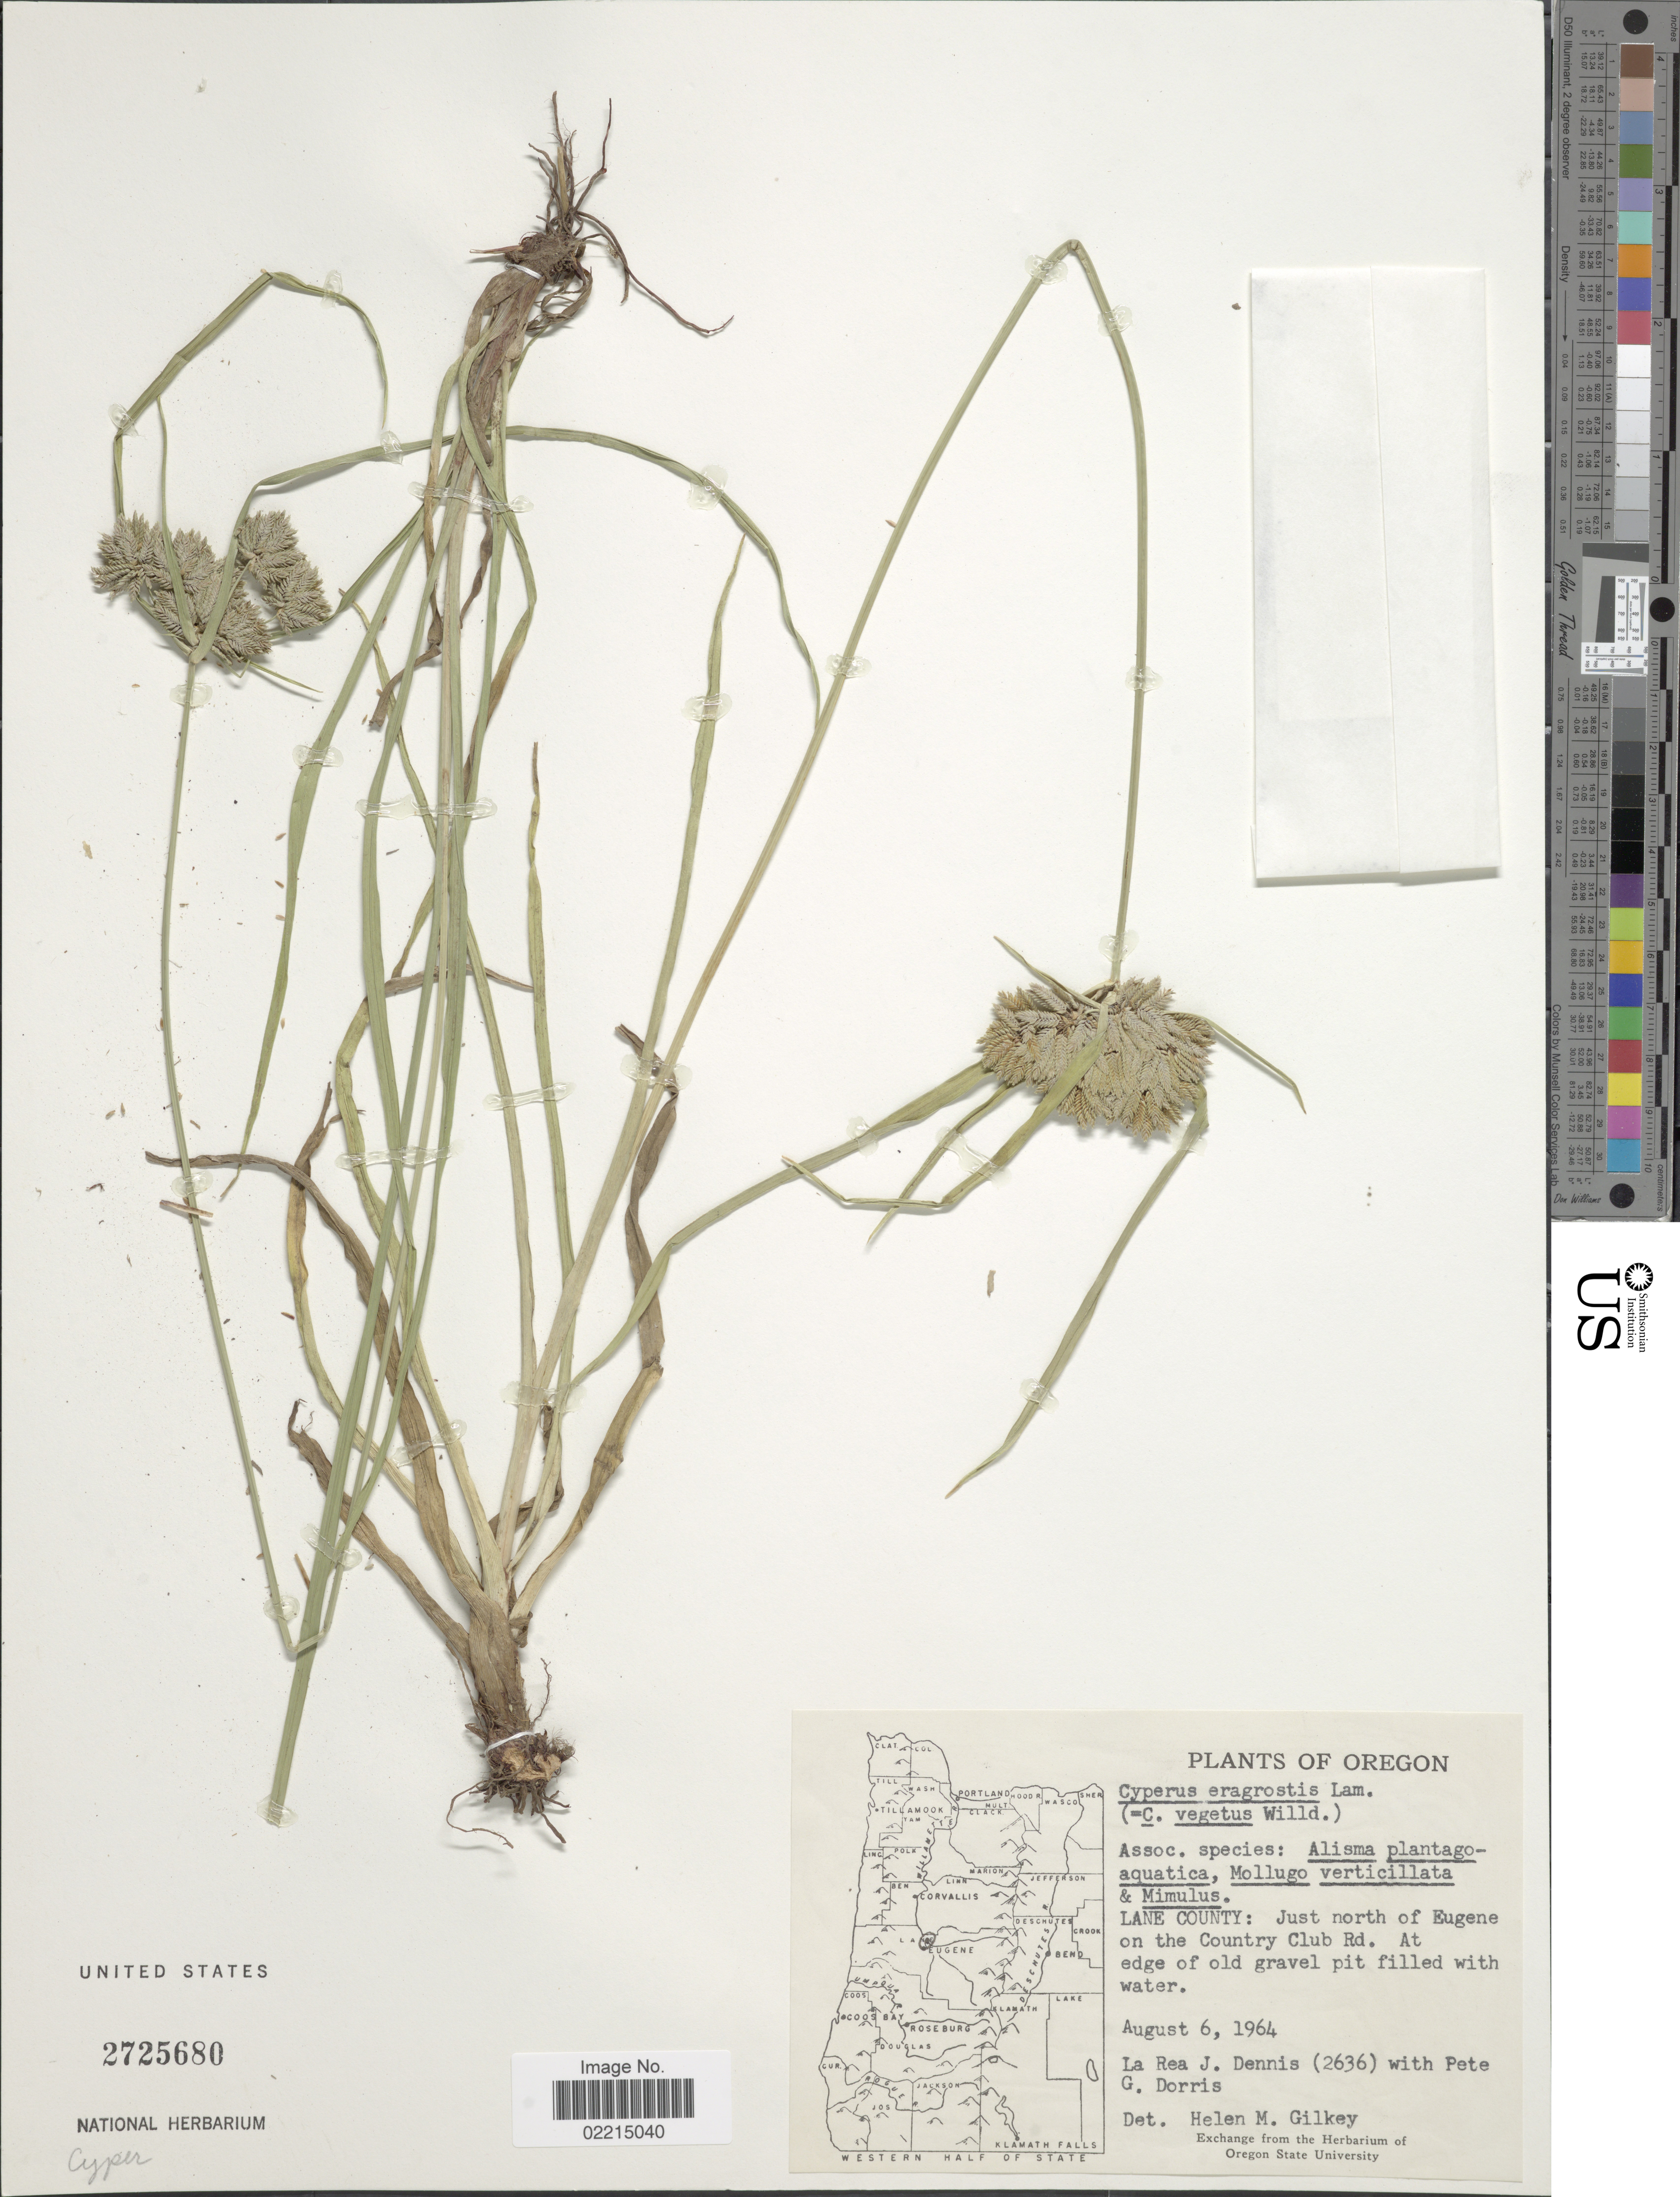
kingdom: Plantae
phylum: Tracheophyta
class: Liliopsida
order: Poales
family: Cyperaceae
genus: Cyperus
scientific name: Cyperus eragrostis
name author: Lam.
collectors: L. Dennis & P. Dorris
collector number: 2636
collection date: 1964-08-06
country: United States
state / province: Oregon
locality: Lane County: Just north of Eugene on the Country Club Rd.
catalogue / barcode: US 2725680